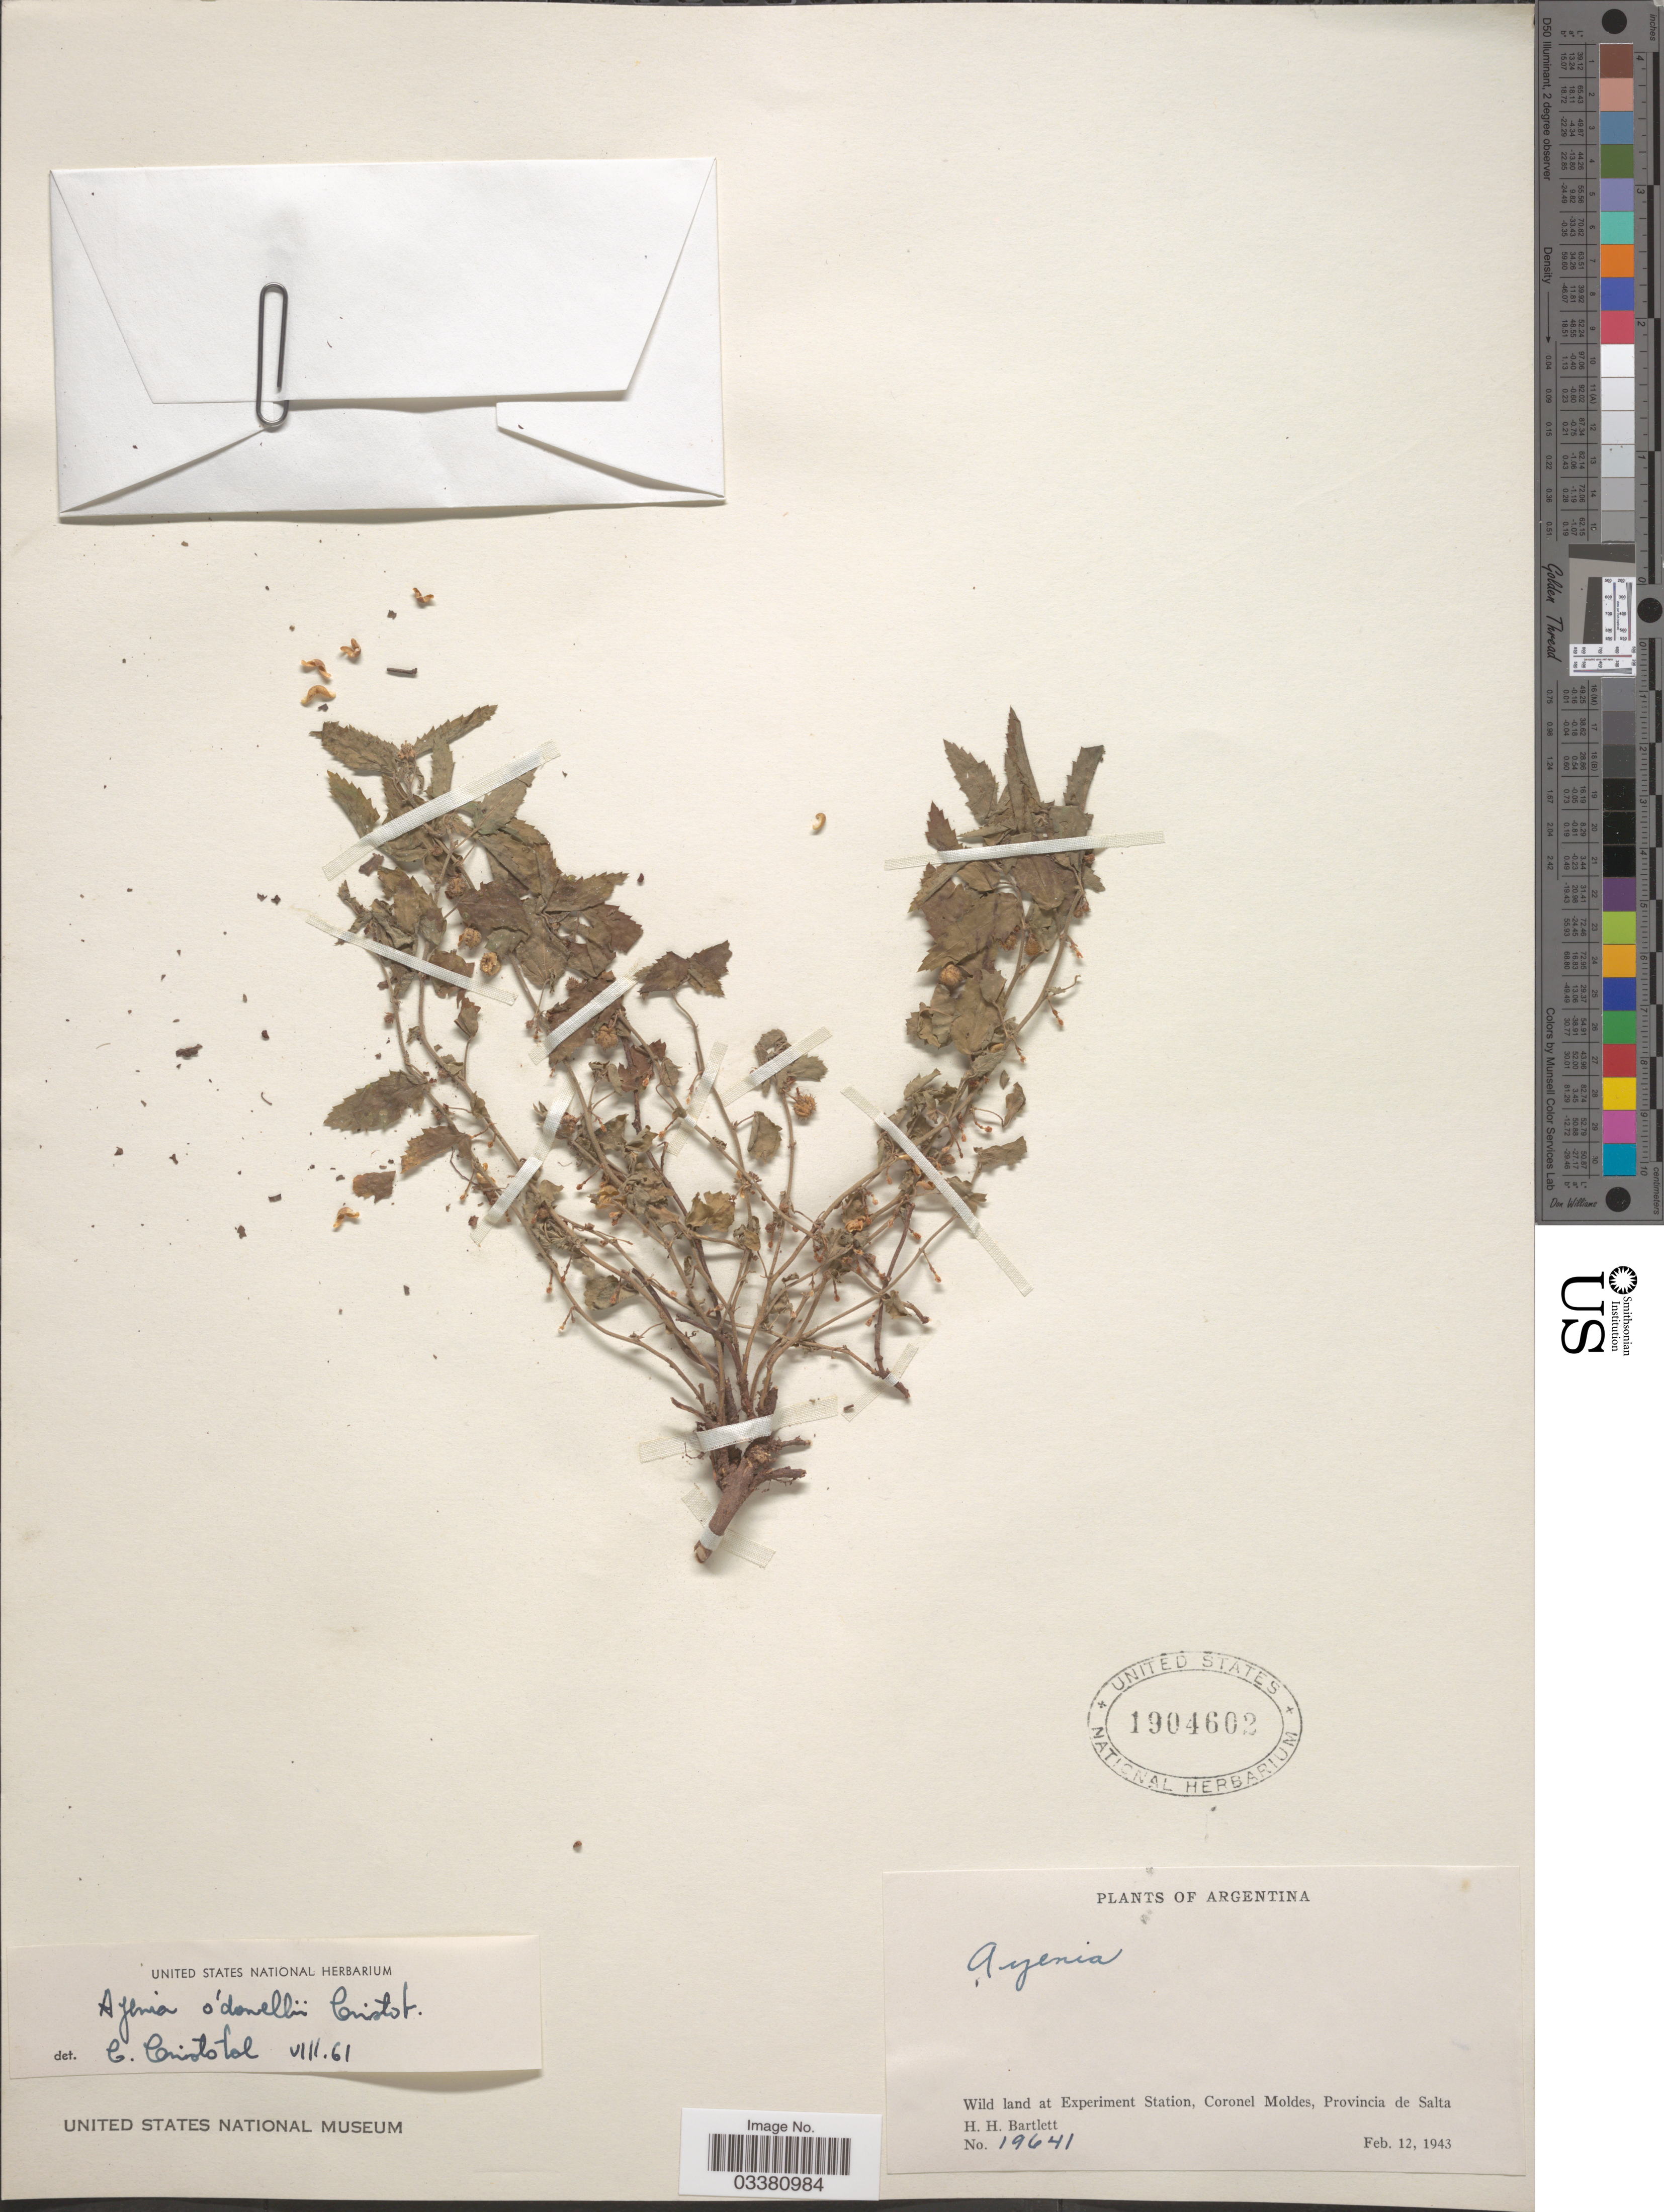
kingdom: Plantae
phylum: Tracheophyta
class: Magnoliopsida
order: Malvales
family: Malvaceae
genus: Ayenia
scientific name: Ayenia odonellii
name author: Cristóbal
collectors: H. H. Bartlett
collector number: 19641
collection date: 1943-02-12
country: Argentina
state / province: Salta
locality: Wild land at Experiment Station, Coronel Moldes.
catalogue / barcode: US 1904602